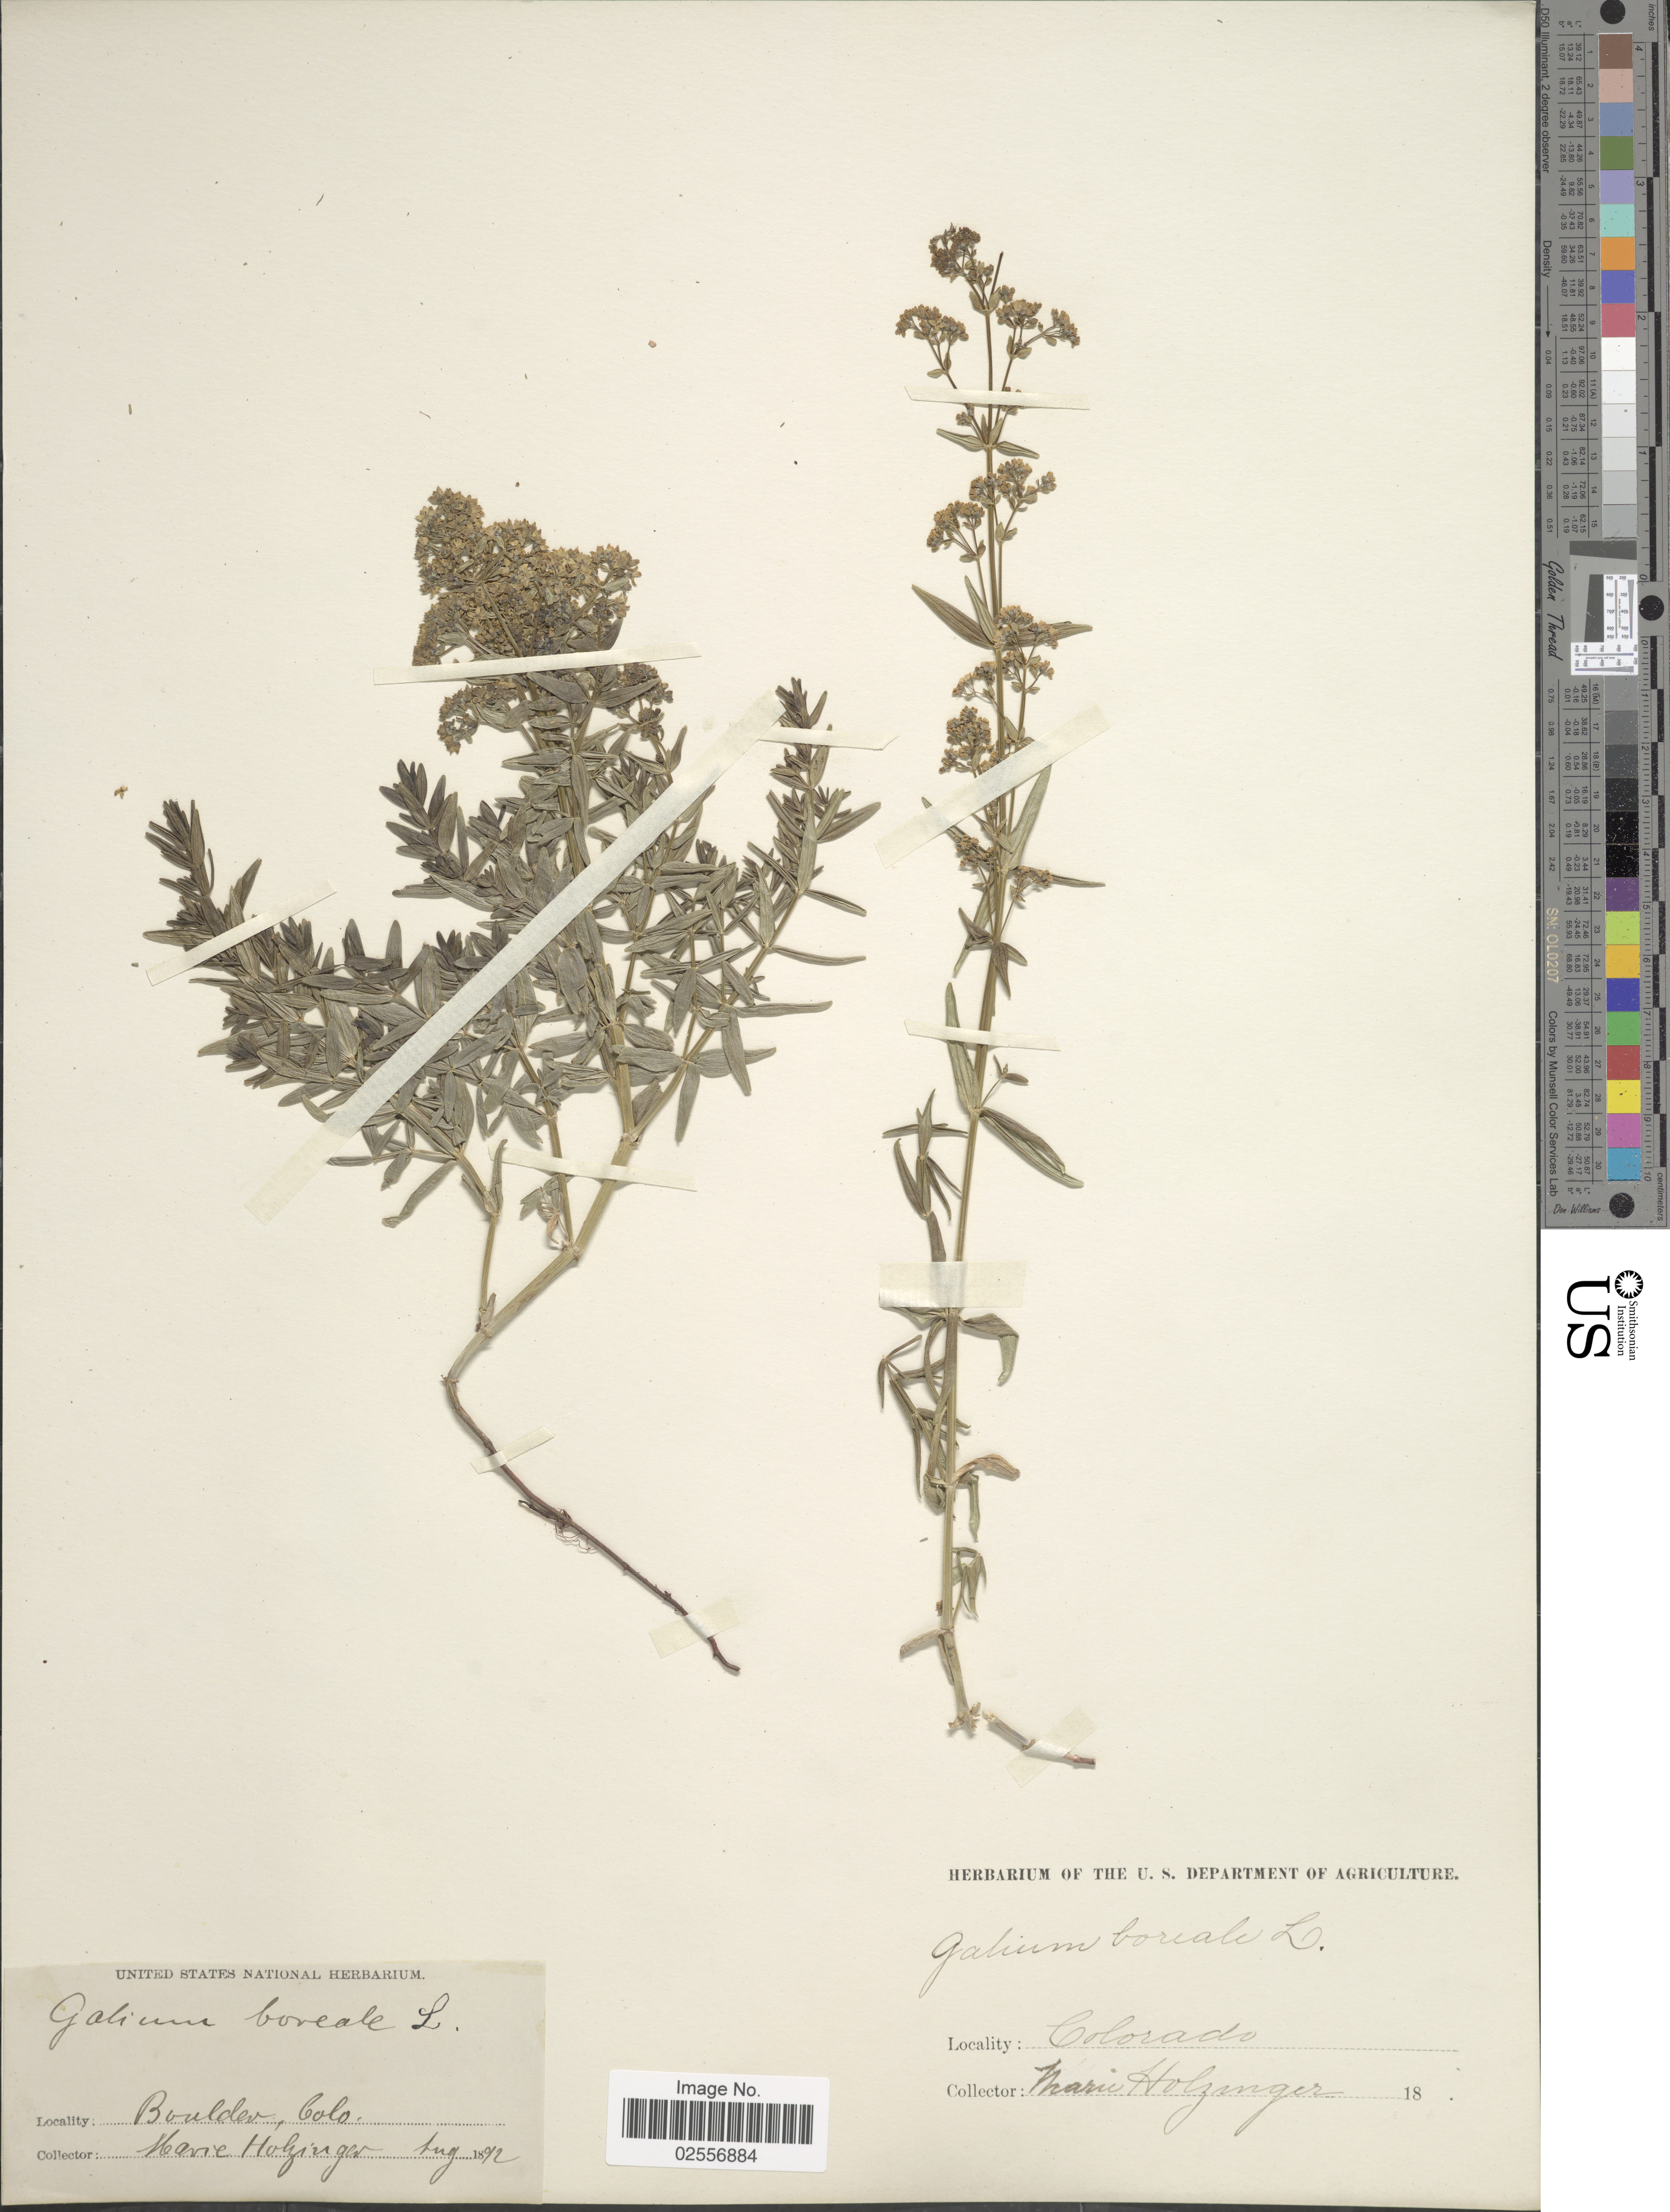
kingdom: Plantae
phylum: Tracheophyta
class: Magnoliopsida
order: Gentianales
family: Rubiaceae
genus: Galium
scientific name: Galium boreale L.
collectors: M. Holzinger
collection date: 1892-08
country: United States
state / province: Colorado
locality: Boulder